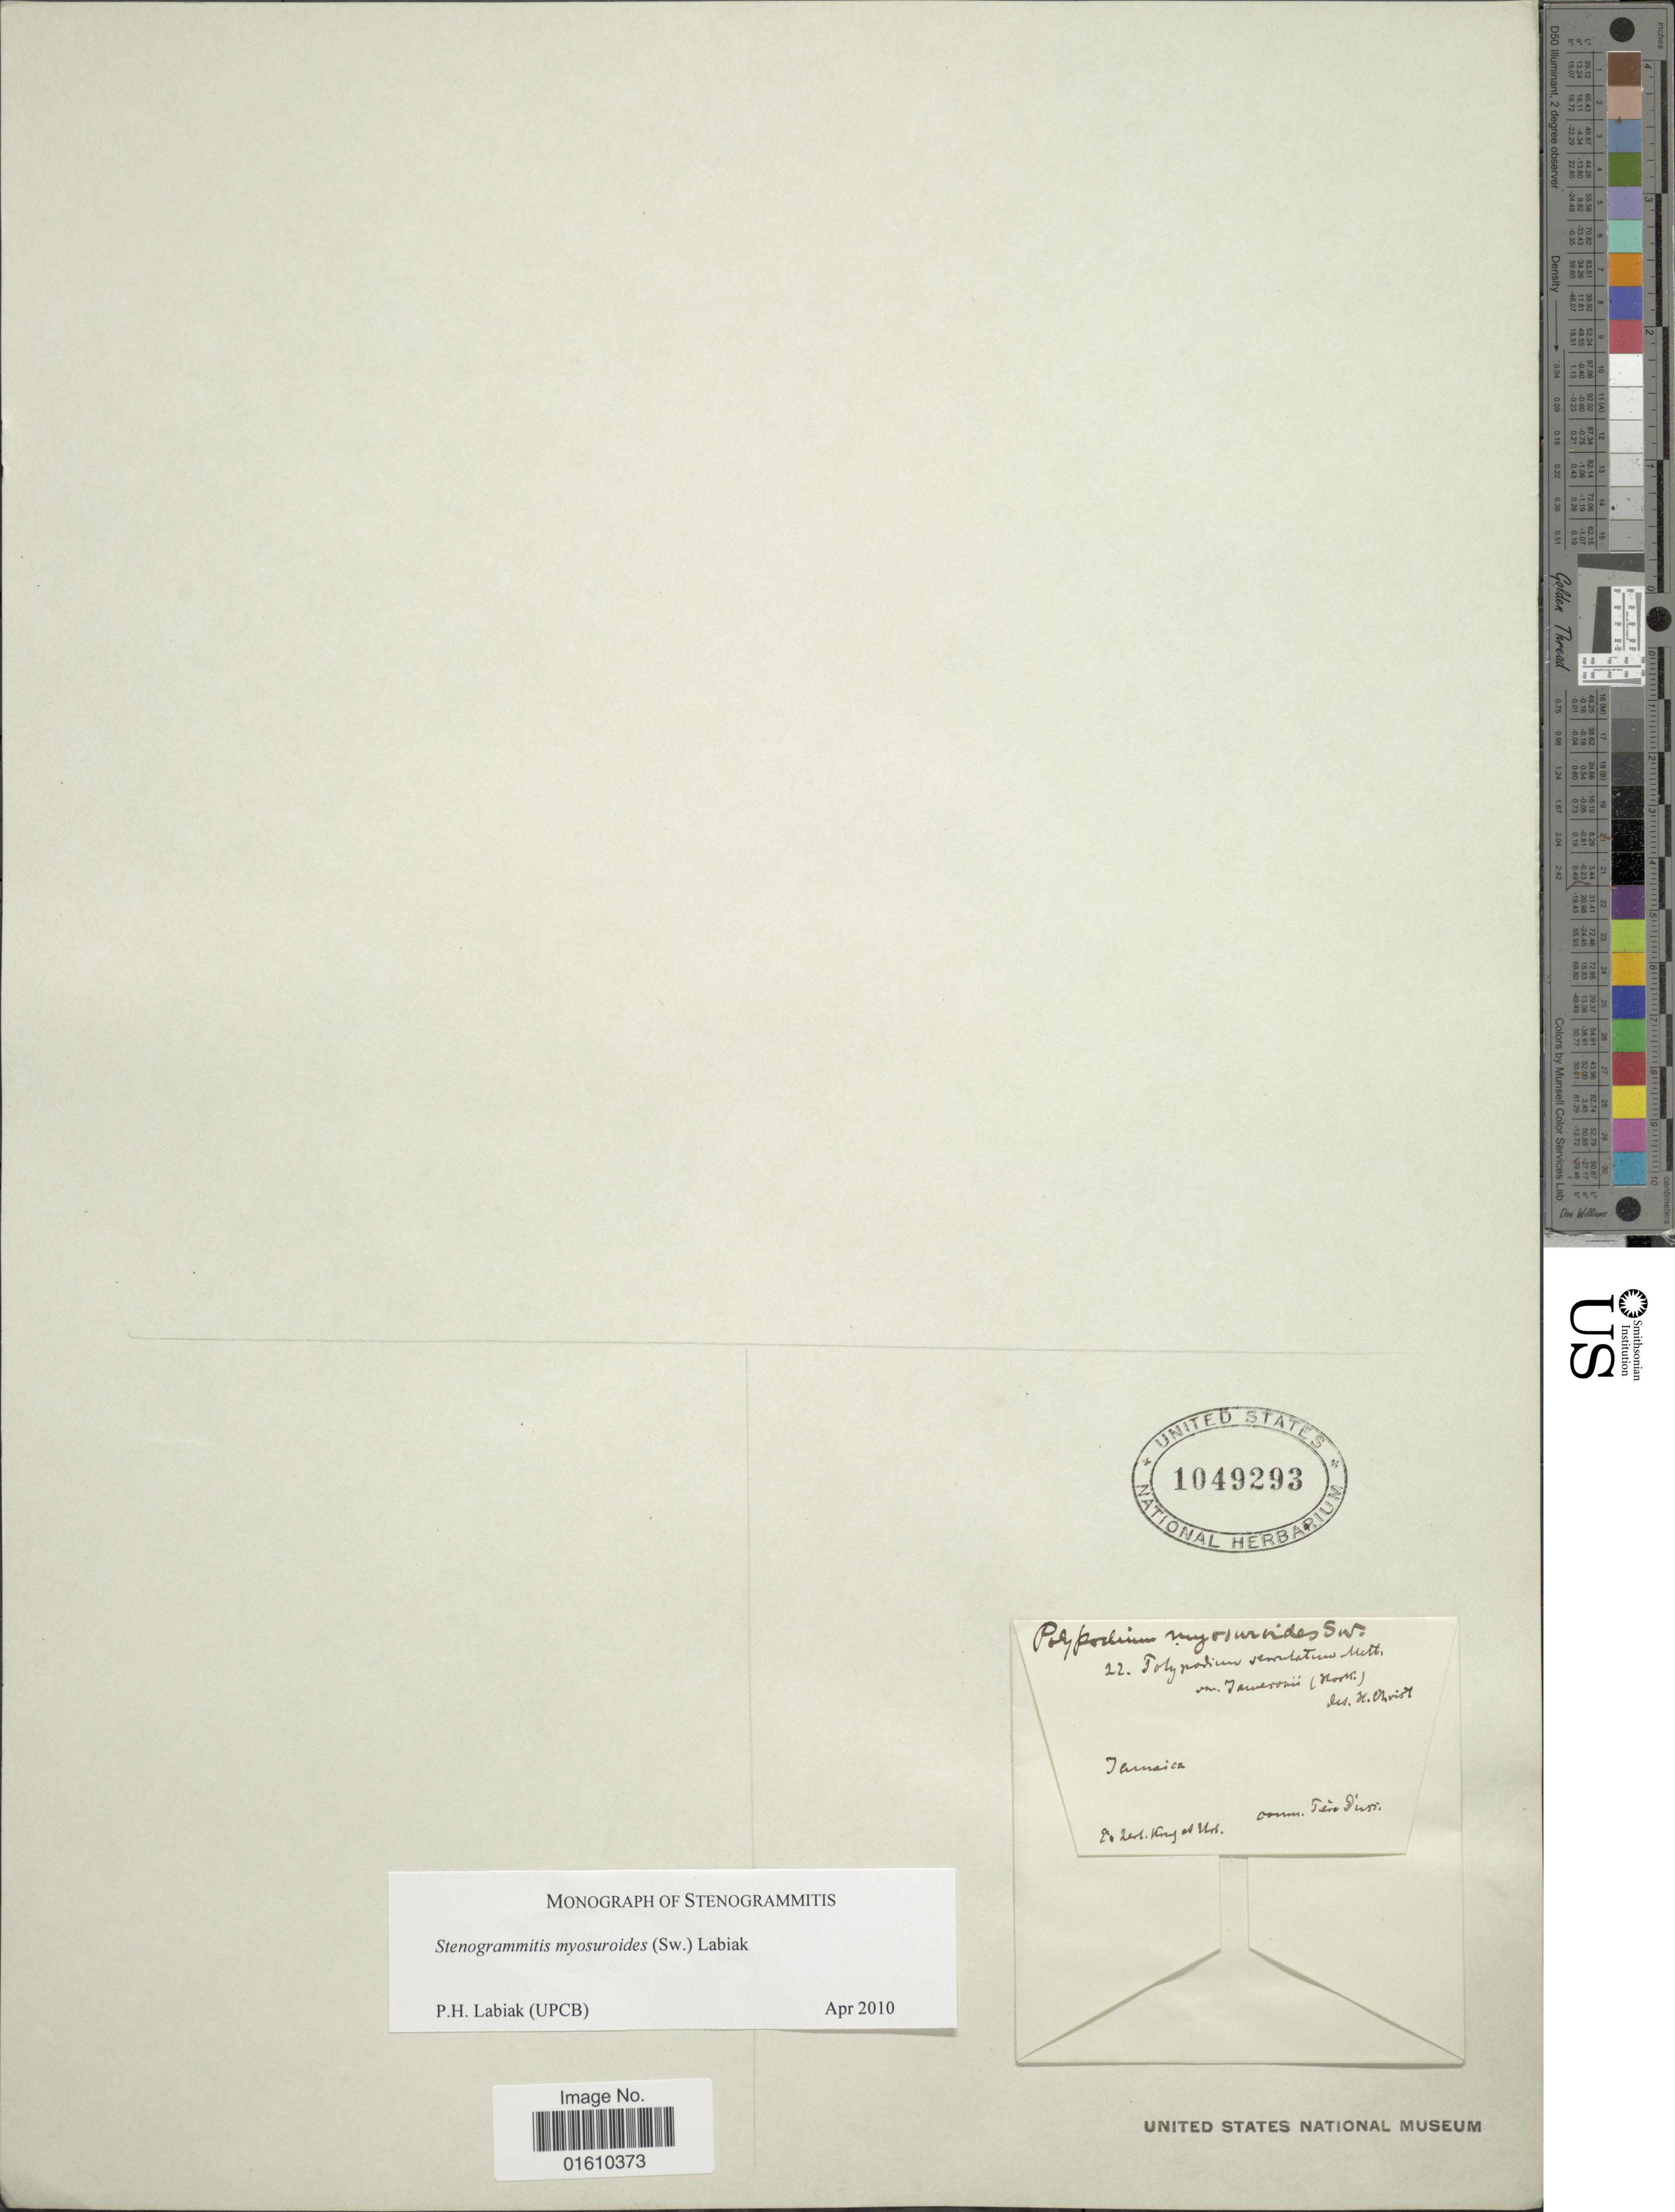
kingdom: Plantae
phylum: Tracheophyta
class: Polypodiopsida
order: Polypodiales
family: Polypodiaceae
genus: Stenogrammitis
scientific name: Stenogrammitis myosuroides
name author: (Sw.) Labiak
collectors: -- Krug & -- Urban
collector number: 22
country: Jamaica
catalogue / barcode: US 1049293